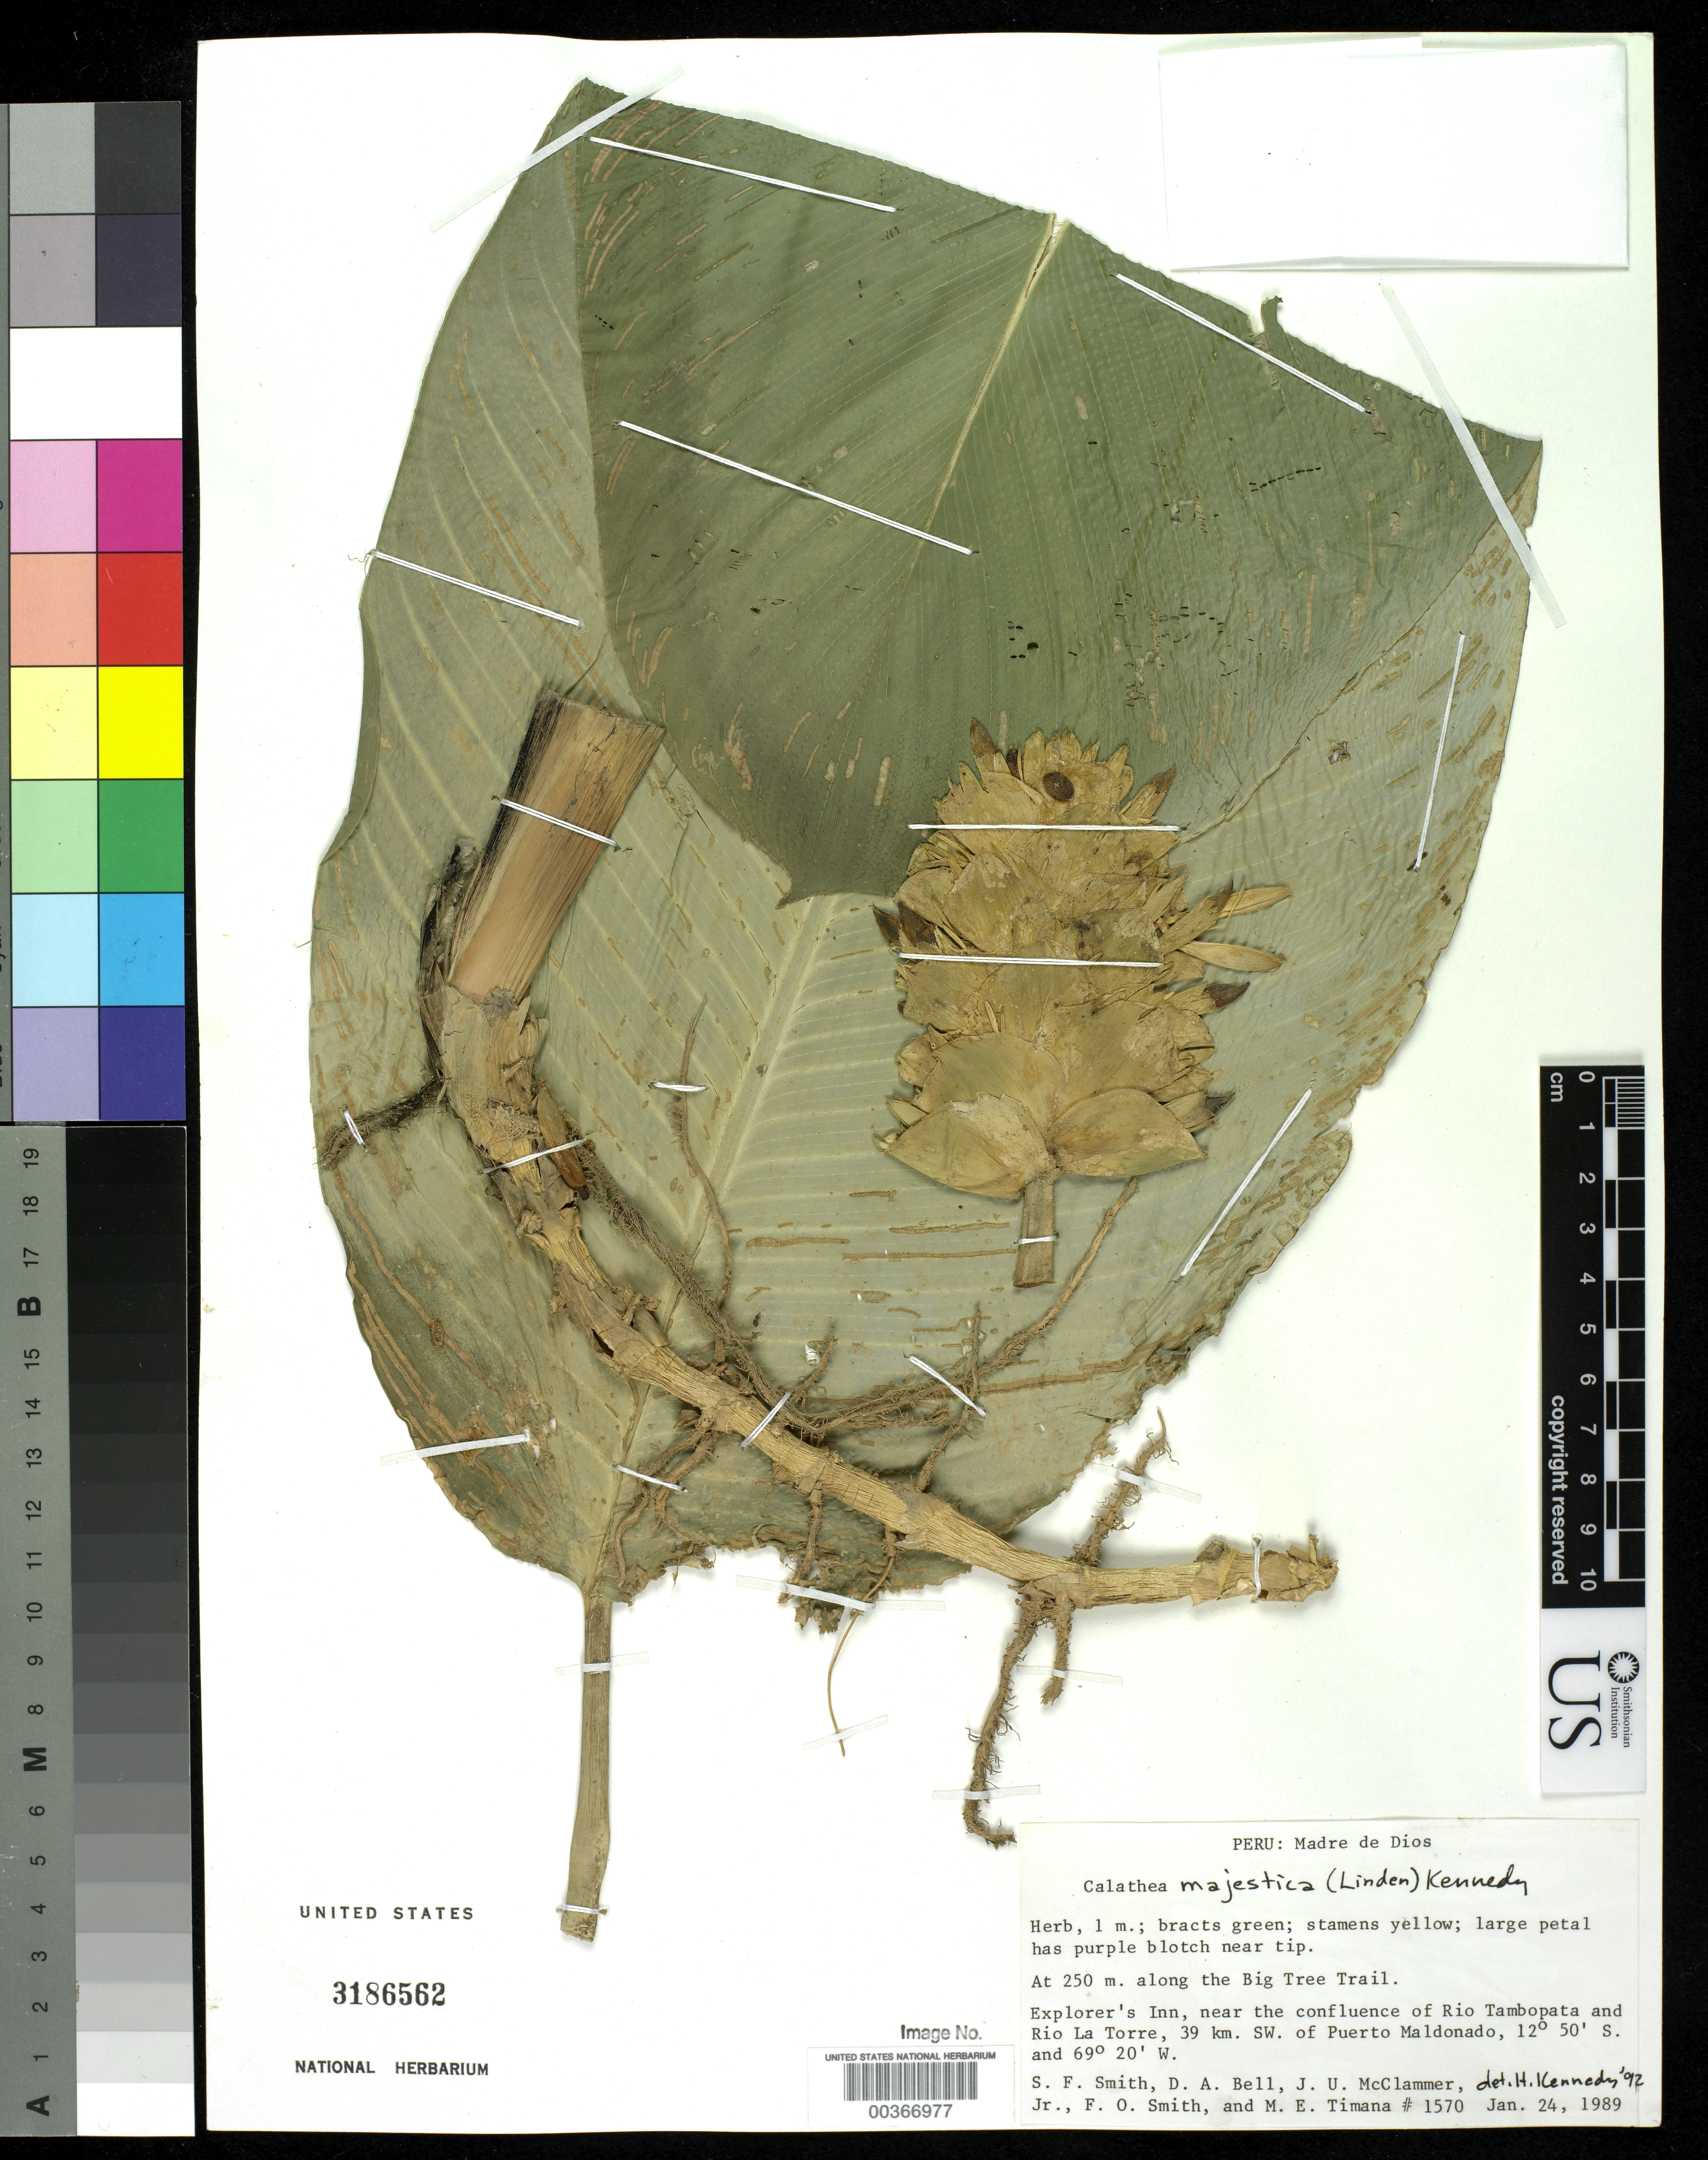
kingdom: Plantae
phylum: Tracheophyta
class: Liliopsida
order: Zingiberales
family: Marantaceae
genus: Goeppertia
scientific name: Goeppertia majestica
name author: (Linden) Borchs. & S. Suárez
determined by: Strong, M. T., (US), Smithsonian Institution - National Museum of Natural History (UNITED STATES)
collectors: S.F. Smith, D. A. Bell, J. Mcclammer Jr. & F. Smith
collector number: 1570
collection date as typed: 24 Jan 1989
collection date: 1989-01-24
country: Peru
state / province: Madre de Dios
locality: Explorer's inn, near confluence of rio tambopata and rio la torre, 39 km. sw. of puerto maldonado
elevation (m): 250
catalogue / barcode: US 3186562